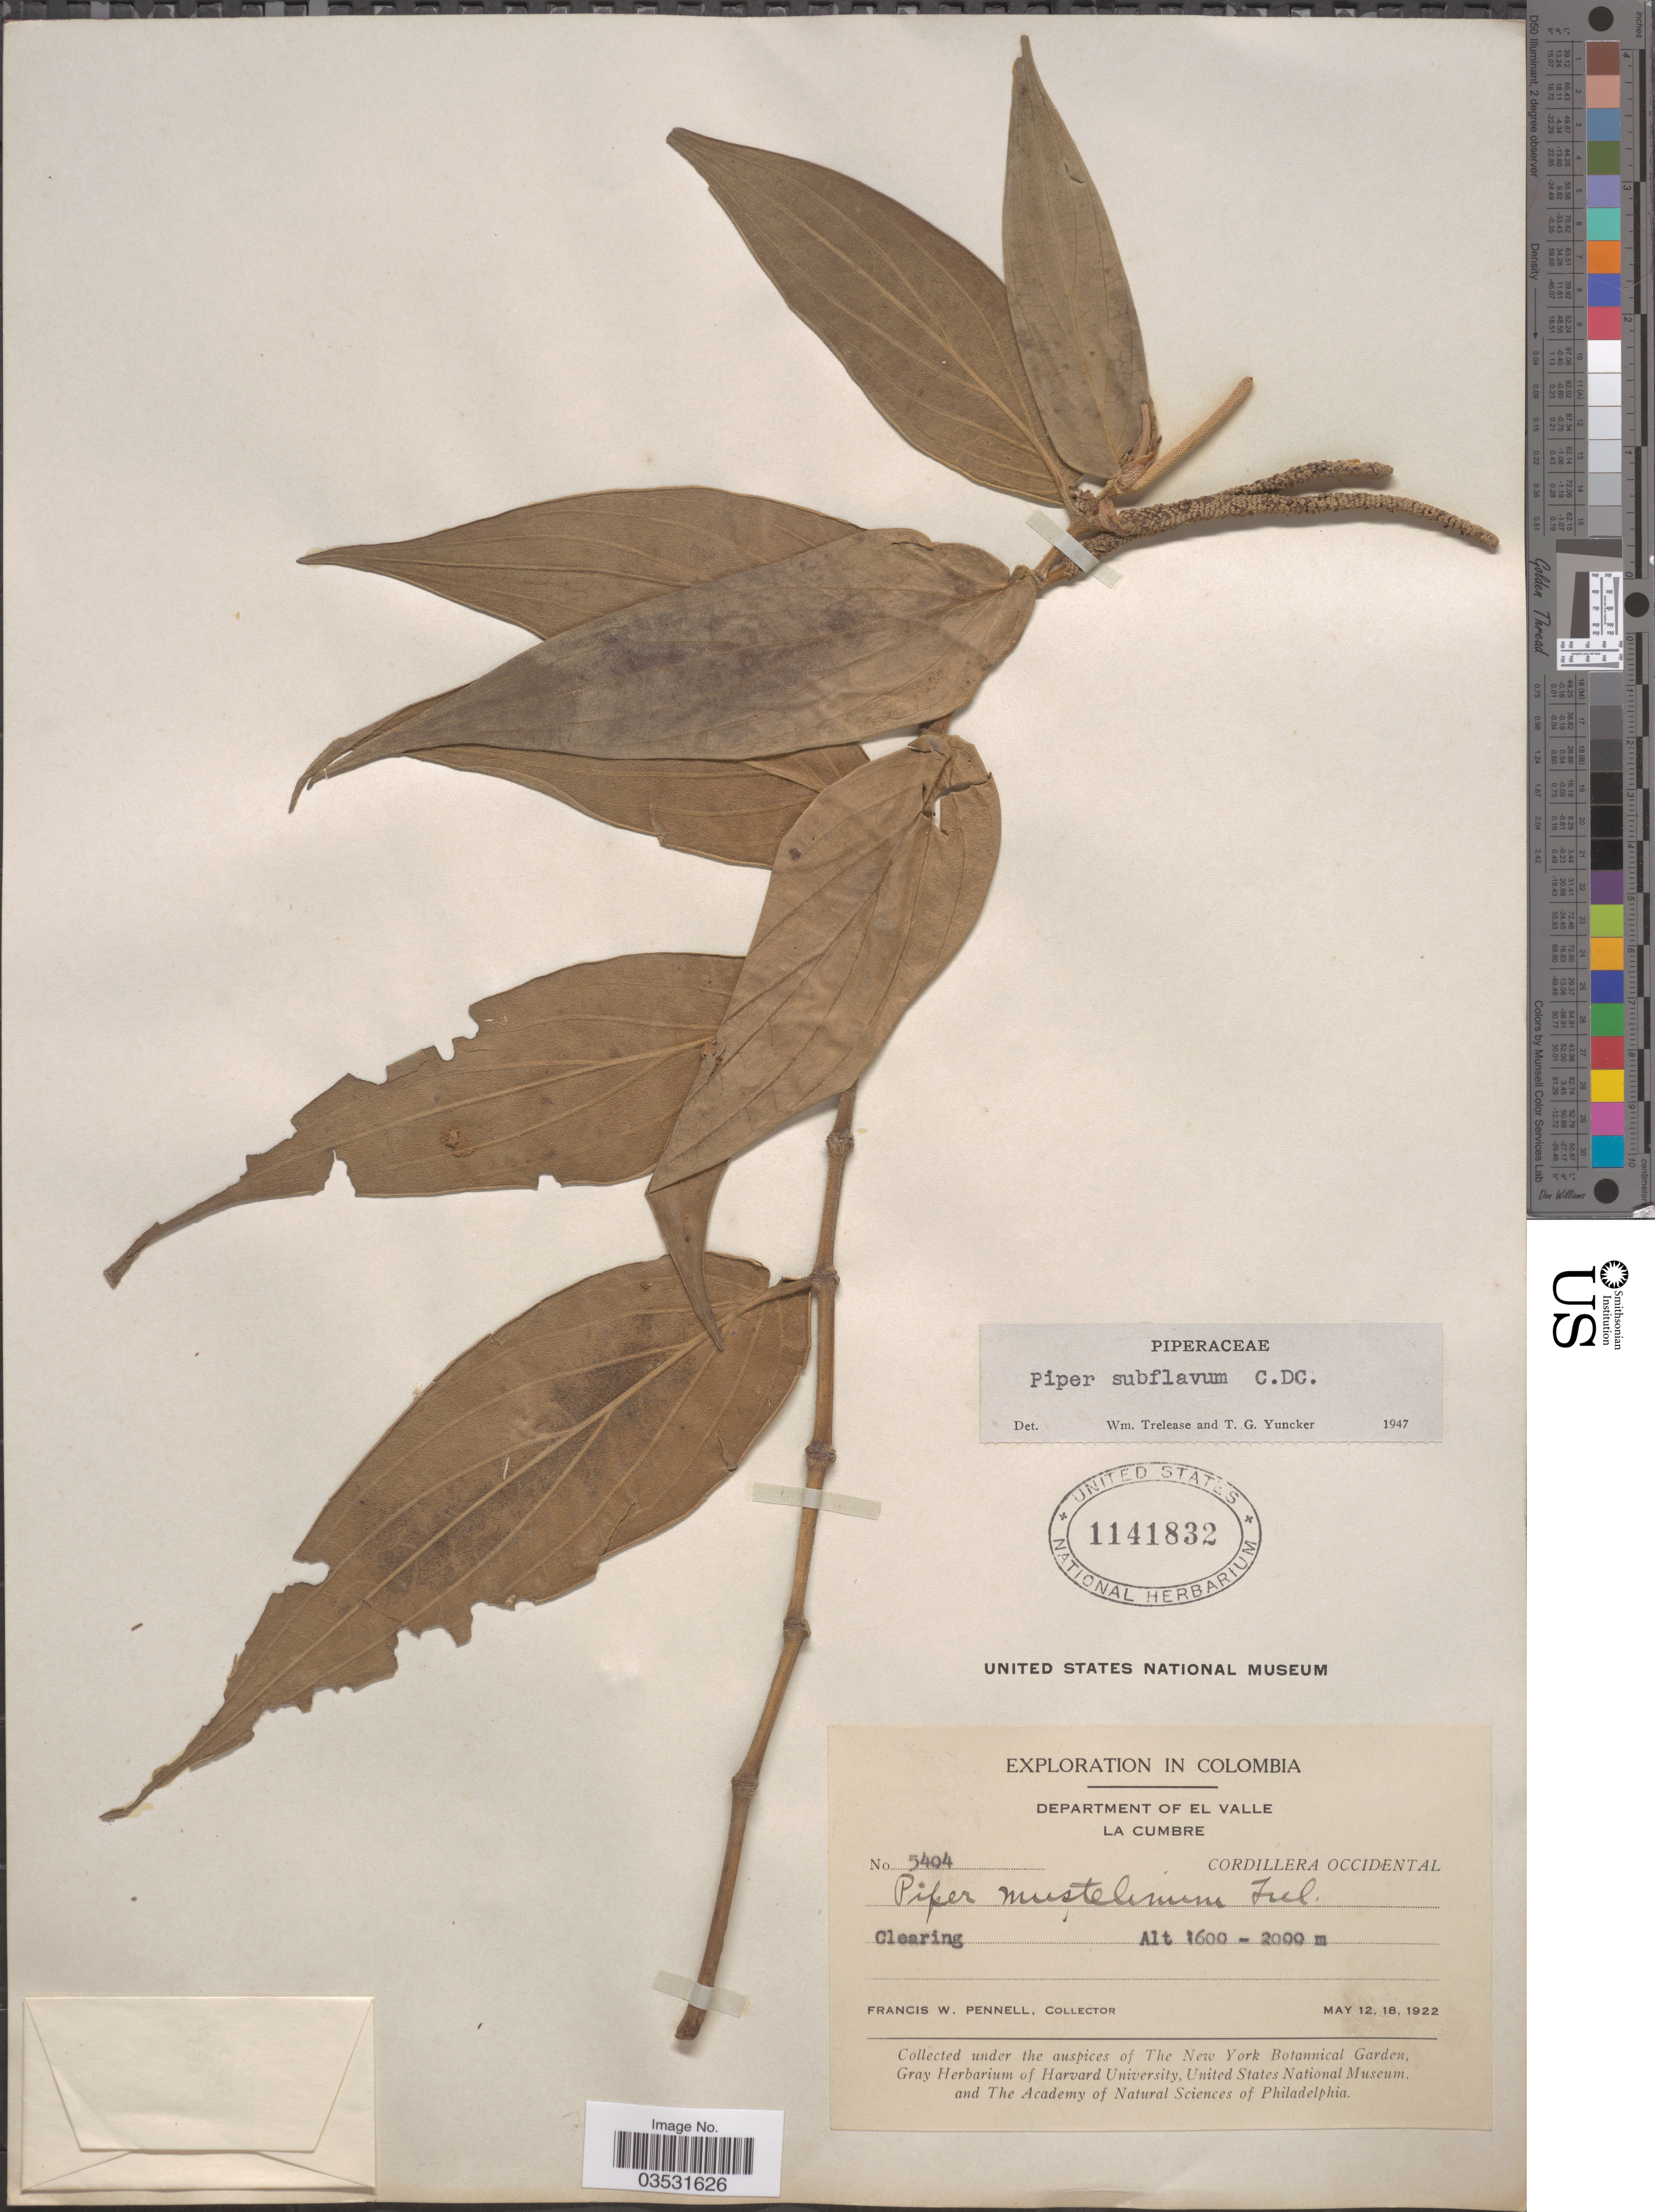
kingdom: Plantae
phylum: Tracheophyta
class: Magnoliopsida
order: Piperales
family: Piperaceae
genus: Piper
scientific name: Piper subflavum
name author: C. DC.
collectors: F. W. Pennell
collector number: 5404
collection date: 1922-05-12/1922-05-18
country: Colombia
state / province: Valle del Cauca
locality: Department of El Valle. La Cumbre. Cordillera Occidental.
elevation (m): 1600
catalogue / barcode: US 1141832